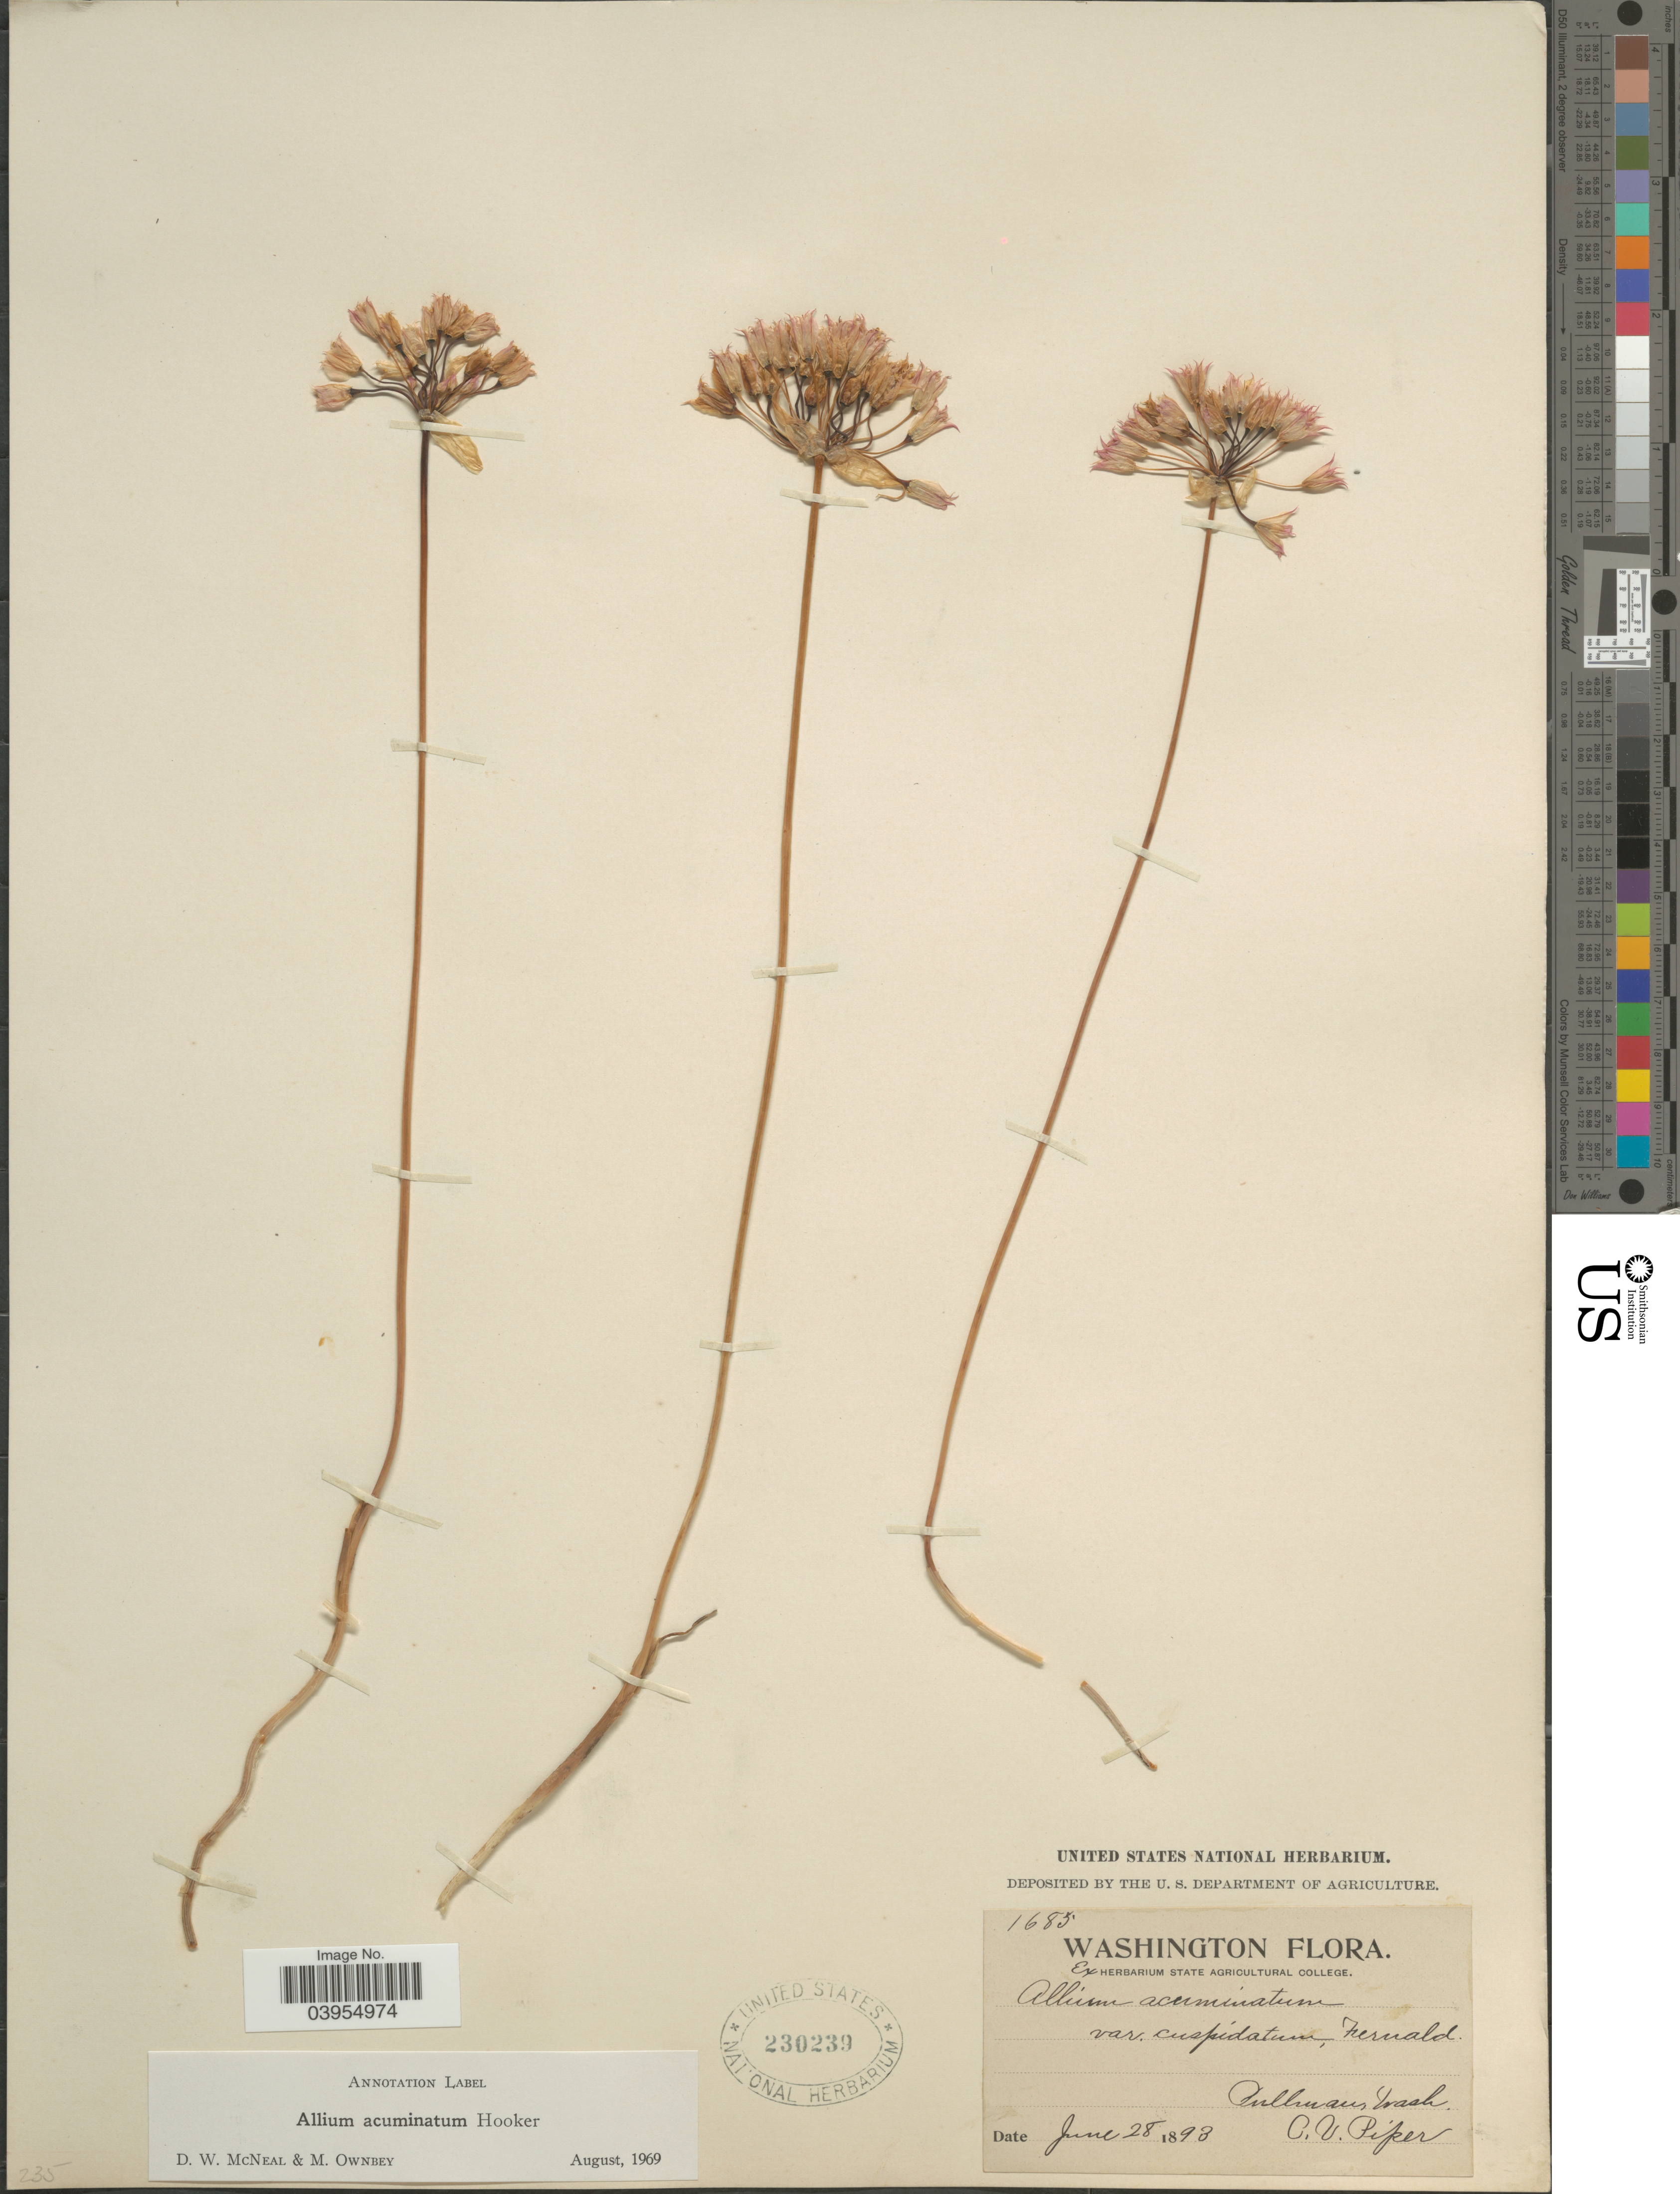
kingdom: Plantae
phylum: Tracheophyta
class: Liliopsida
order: Asparagales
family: Amaryllidaceae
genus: Allium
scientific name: Allium acuminatum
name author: Hook.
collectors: C. V. Piper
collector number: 1685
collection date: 1893-06-28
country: United States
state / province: Washington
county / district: Whitman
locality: Pullman.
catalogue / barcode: US 230239